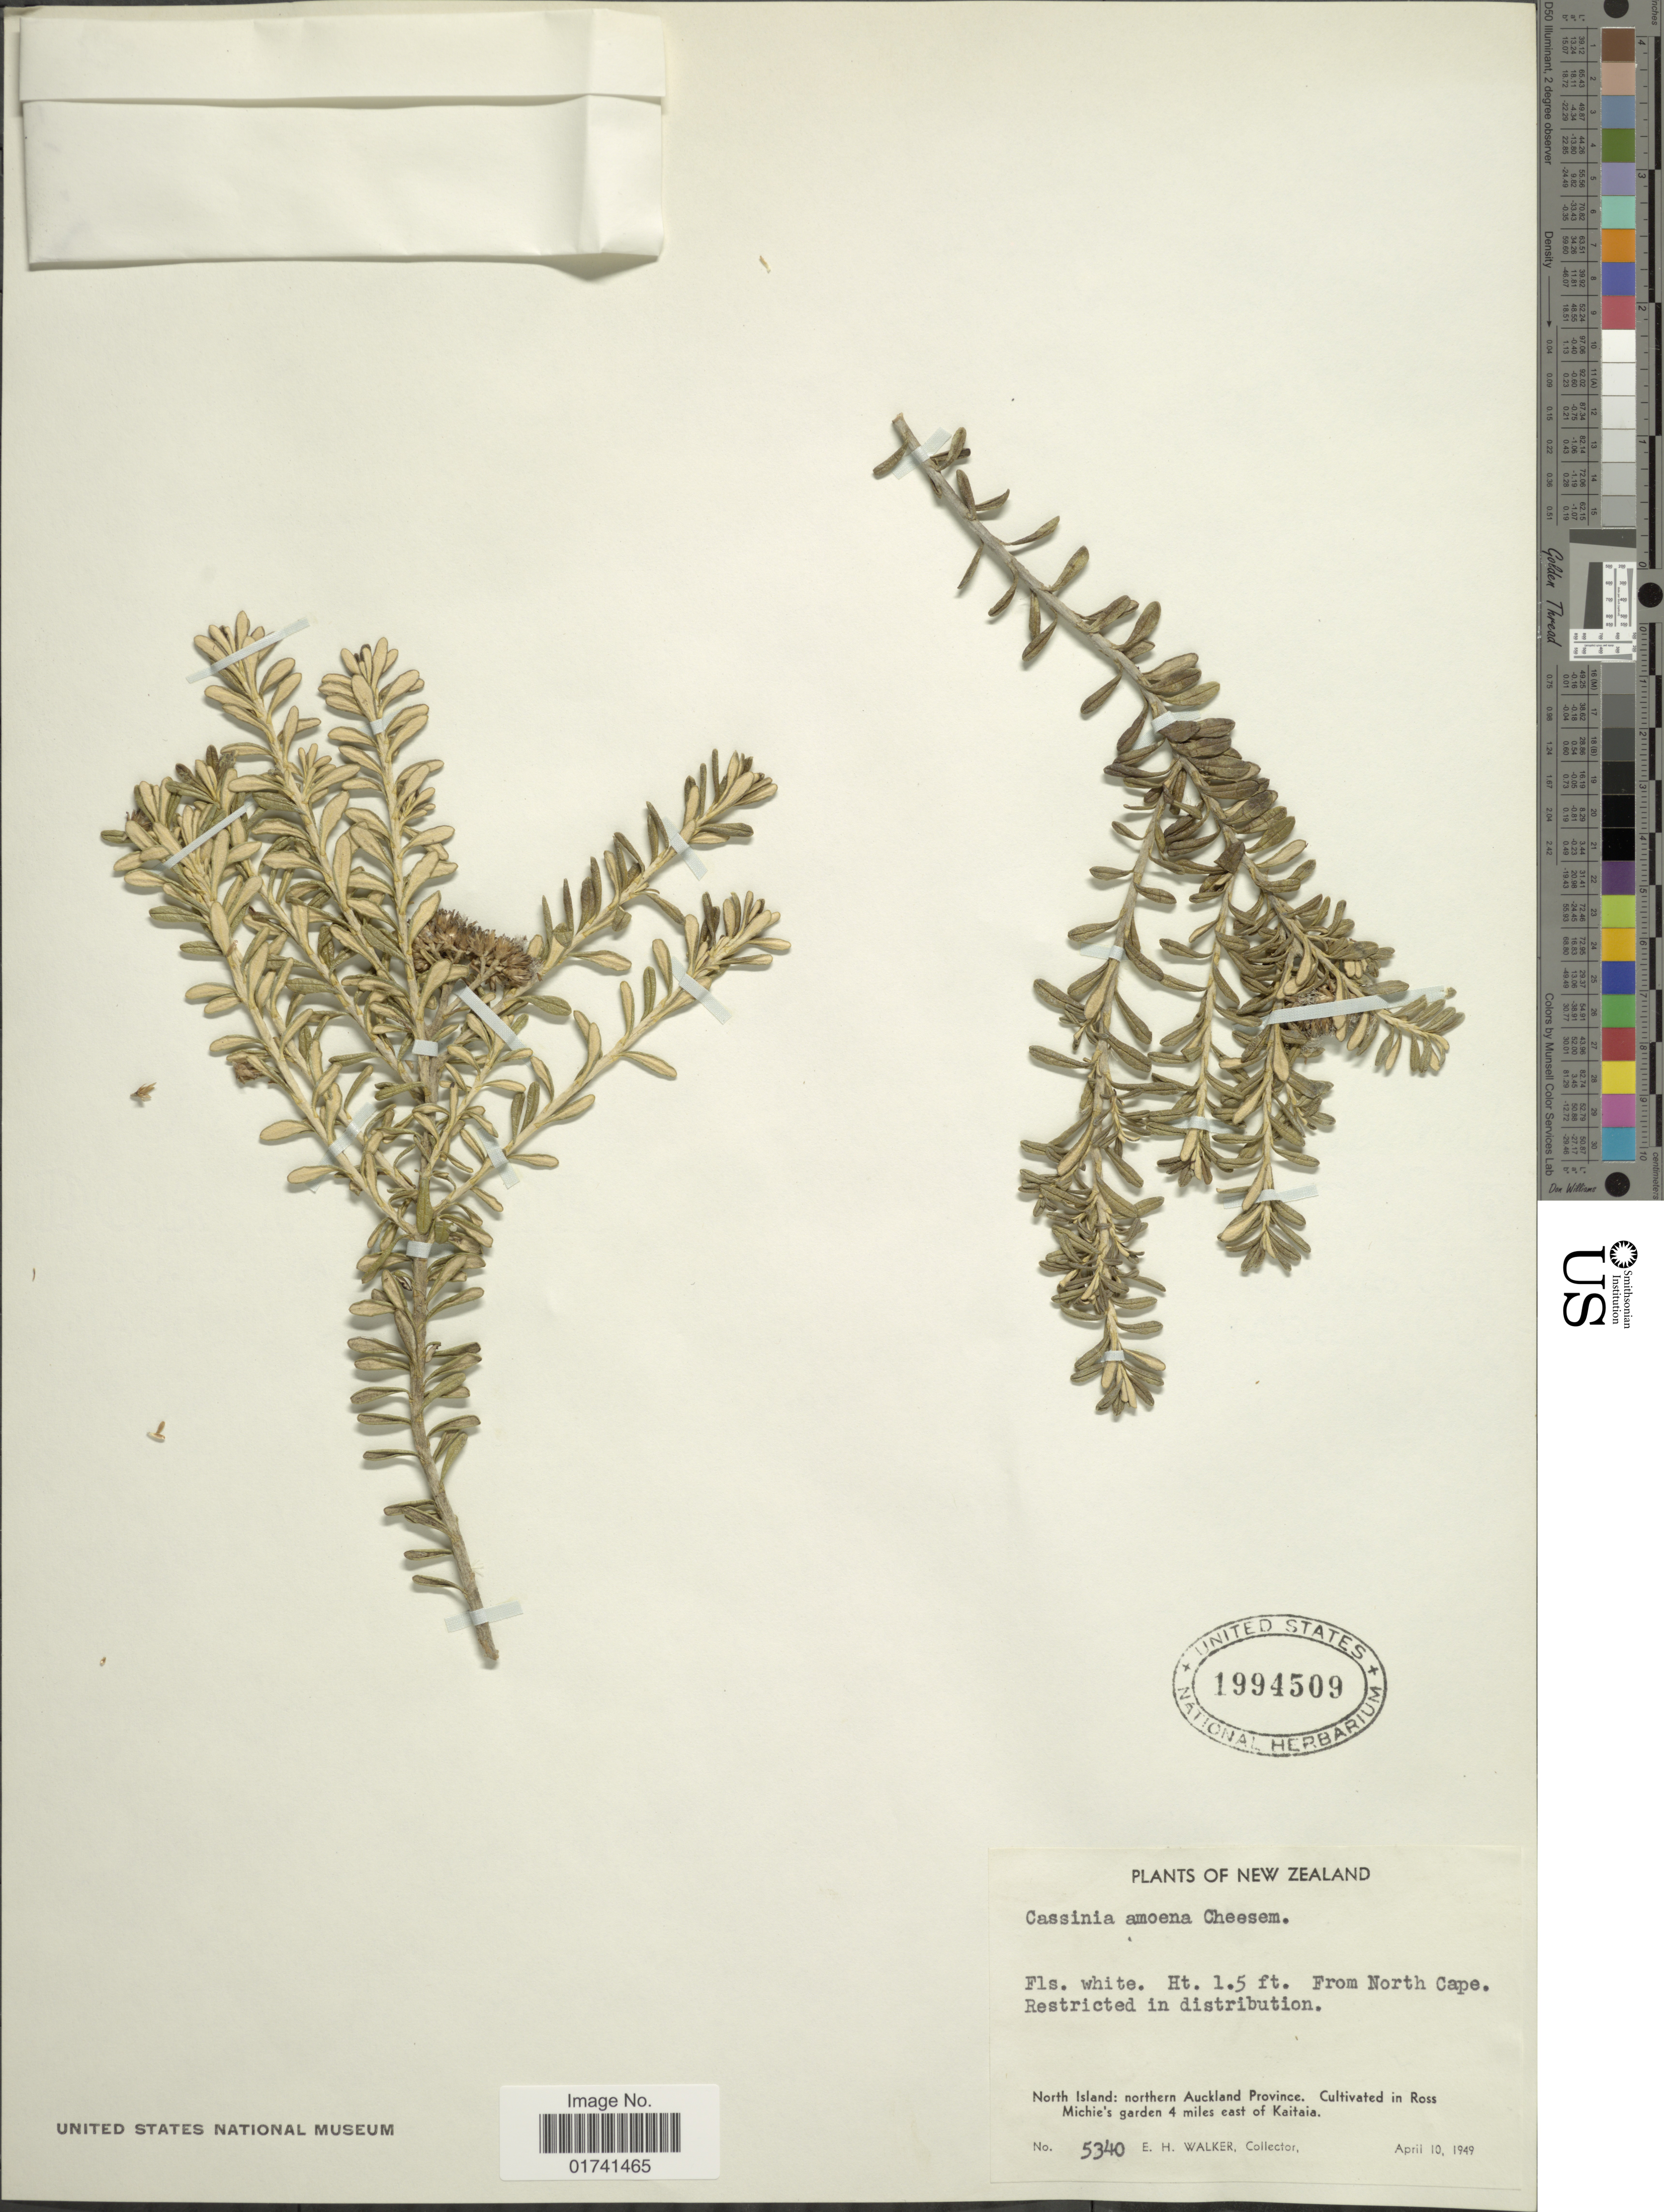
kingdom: Plantae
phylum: Tracheophyta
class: Magnoliopsida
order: Asterales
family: Asteraceae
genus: Cassinia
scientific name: Cassinia amoena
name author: Cheeseman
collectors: E. H. Walker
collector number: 5340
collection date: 1949-04-10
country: New Zealand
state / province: Auckland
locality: North Island: northern Auckland Province, cultivated in Ross Michie's garden 4 miles east of Kaitaia.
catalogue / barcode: US 1994509